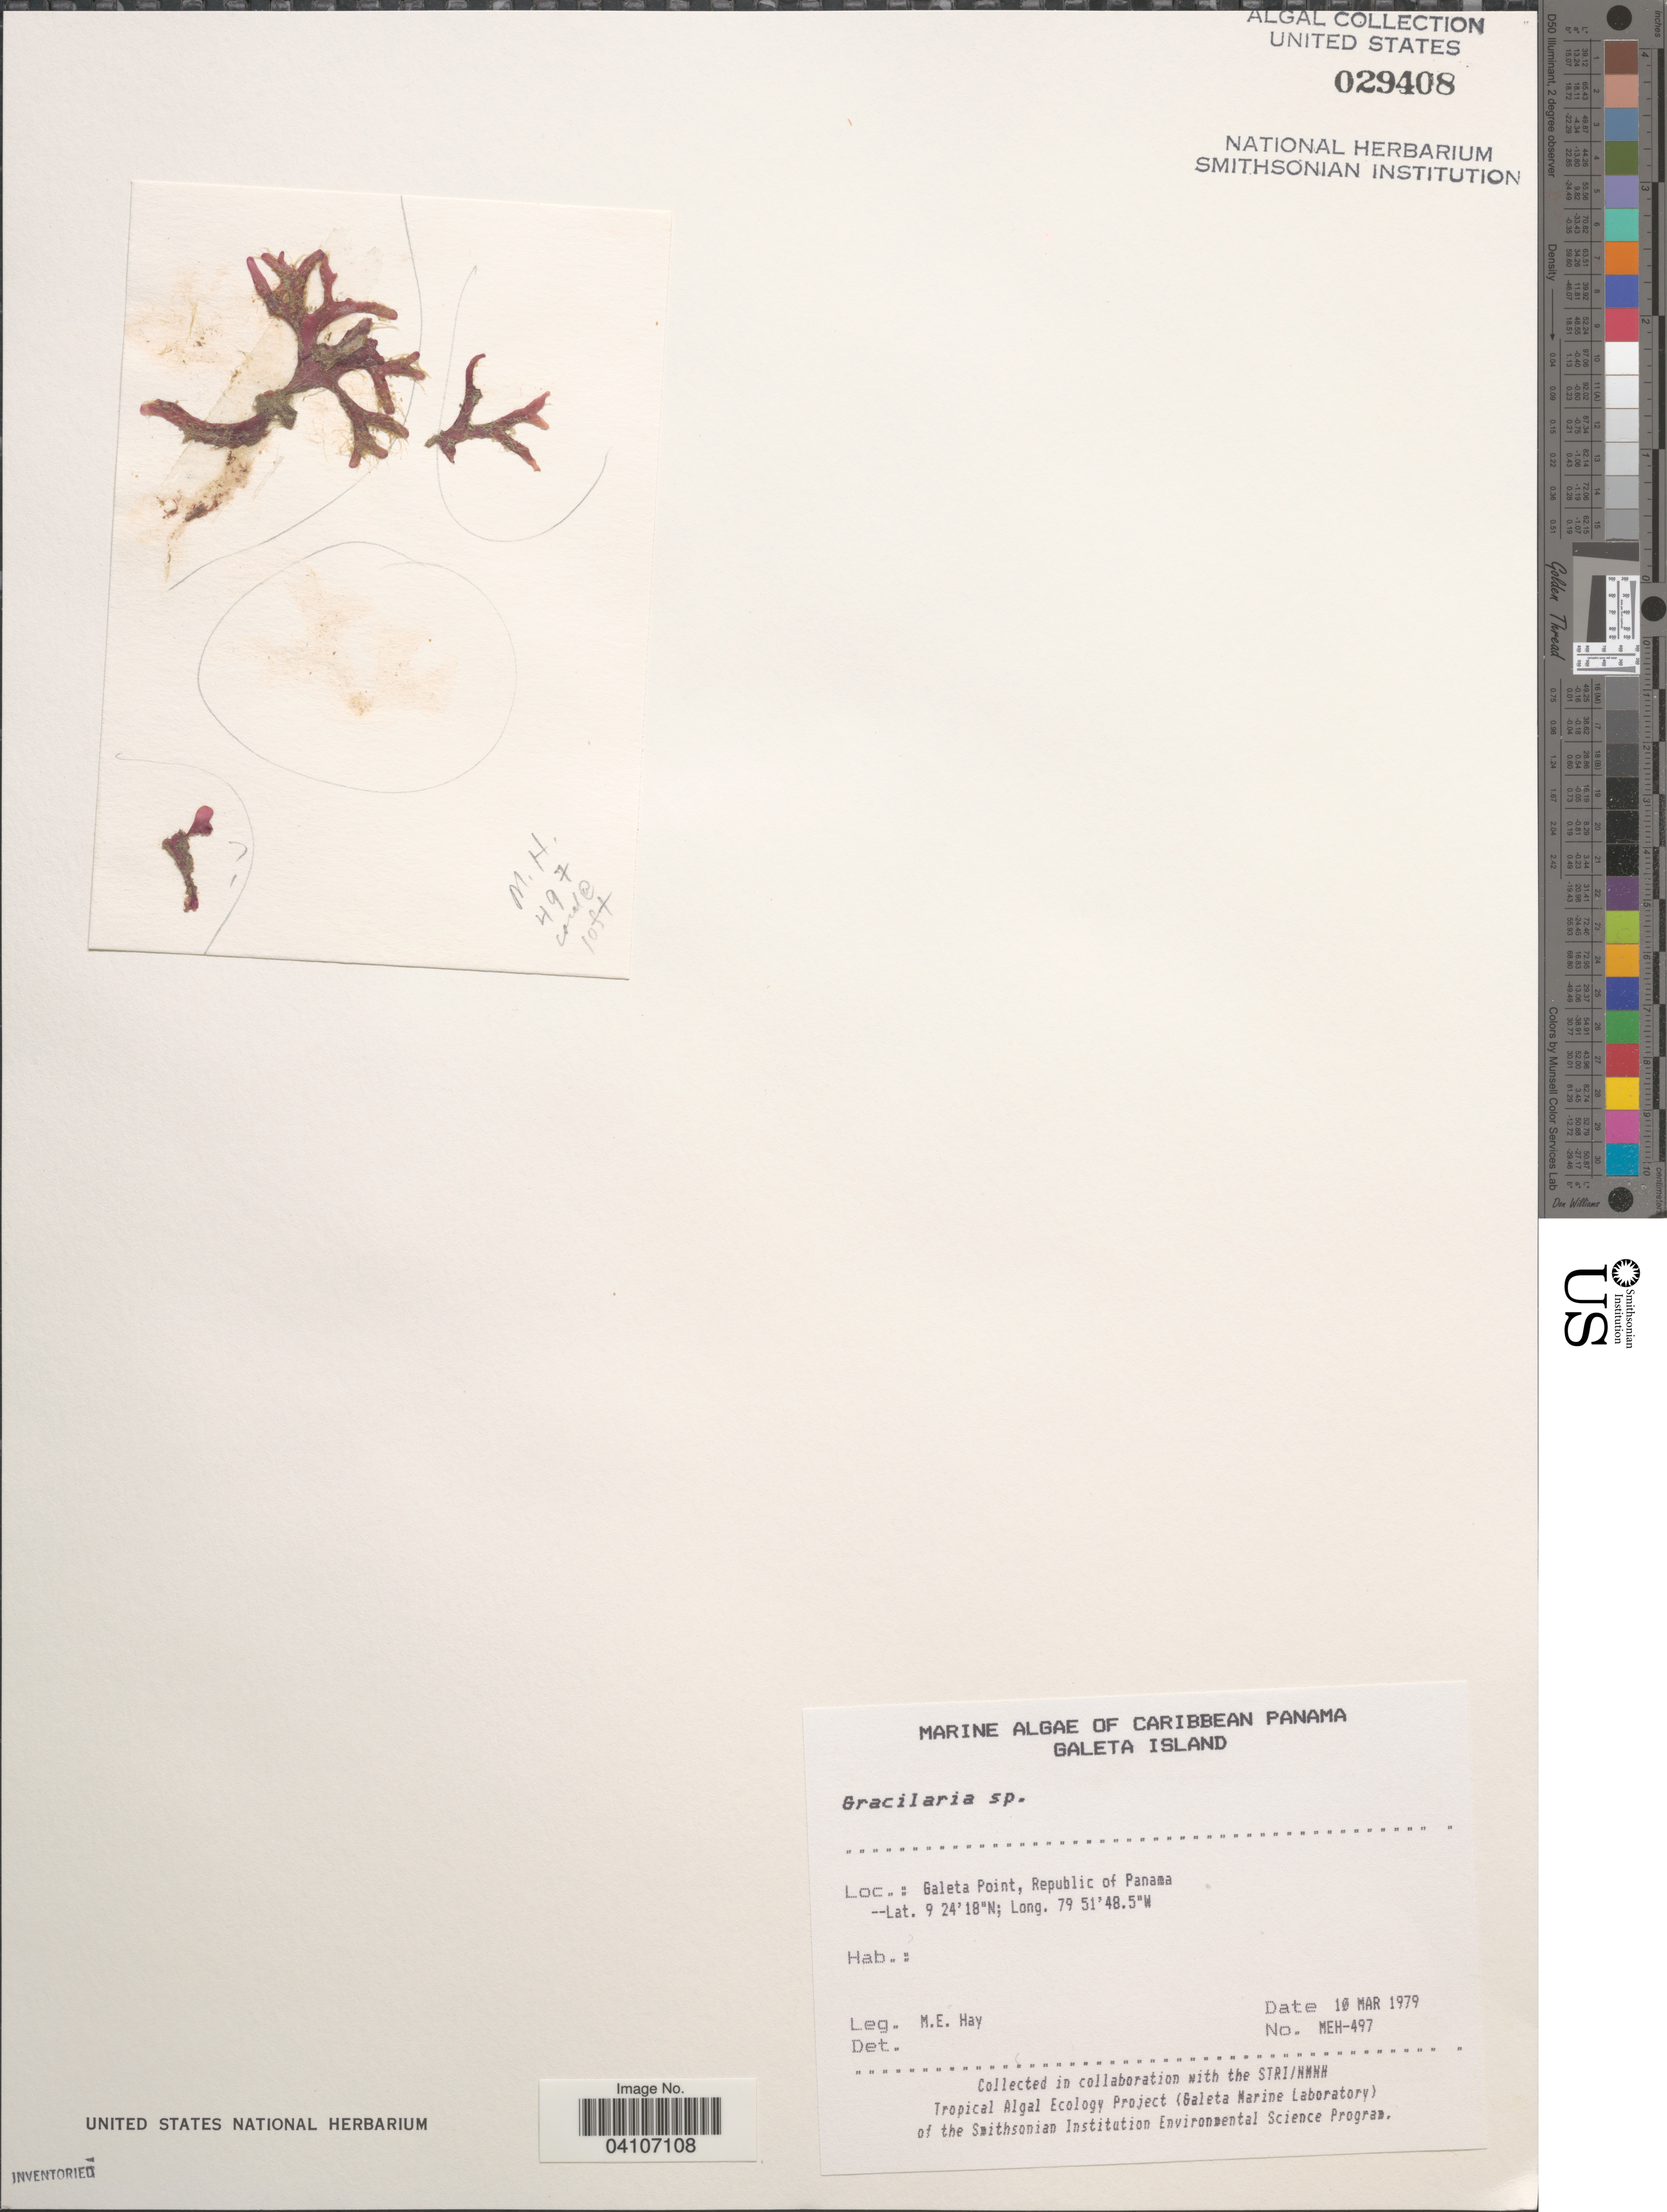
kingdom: Plantae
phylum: Rhodophyta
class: Florideophyceae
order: Gracilariales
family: Gracilariaceae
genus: Gracilaria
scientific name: Gracilaria sp.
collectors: M. E. Hay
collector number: MEH-497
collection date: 1979-03-10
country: Panama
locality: Galeta Point.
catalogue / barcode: US 29408